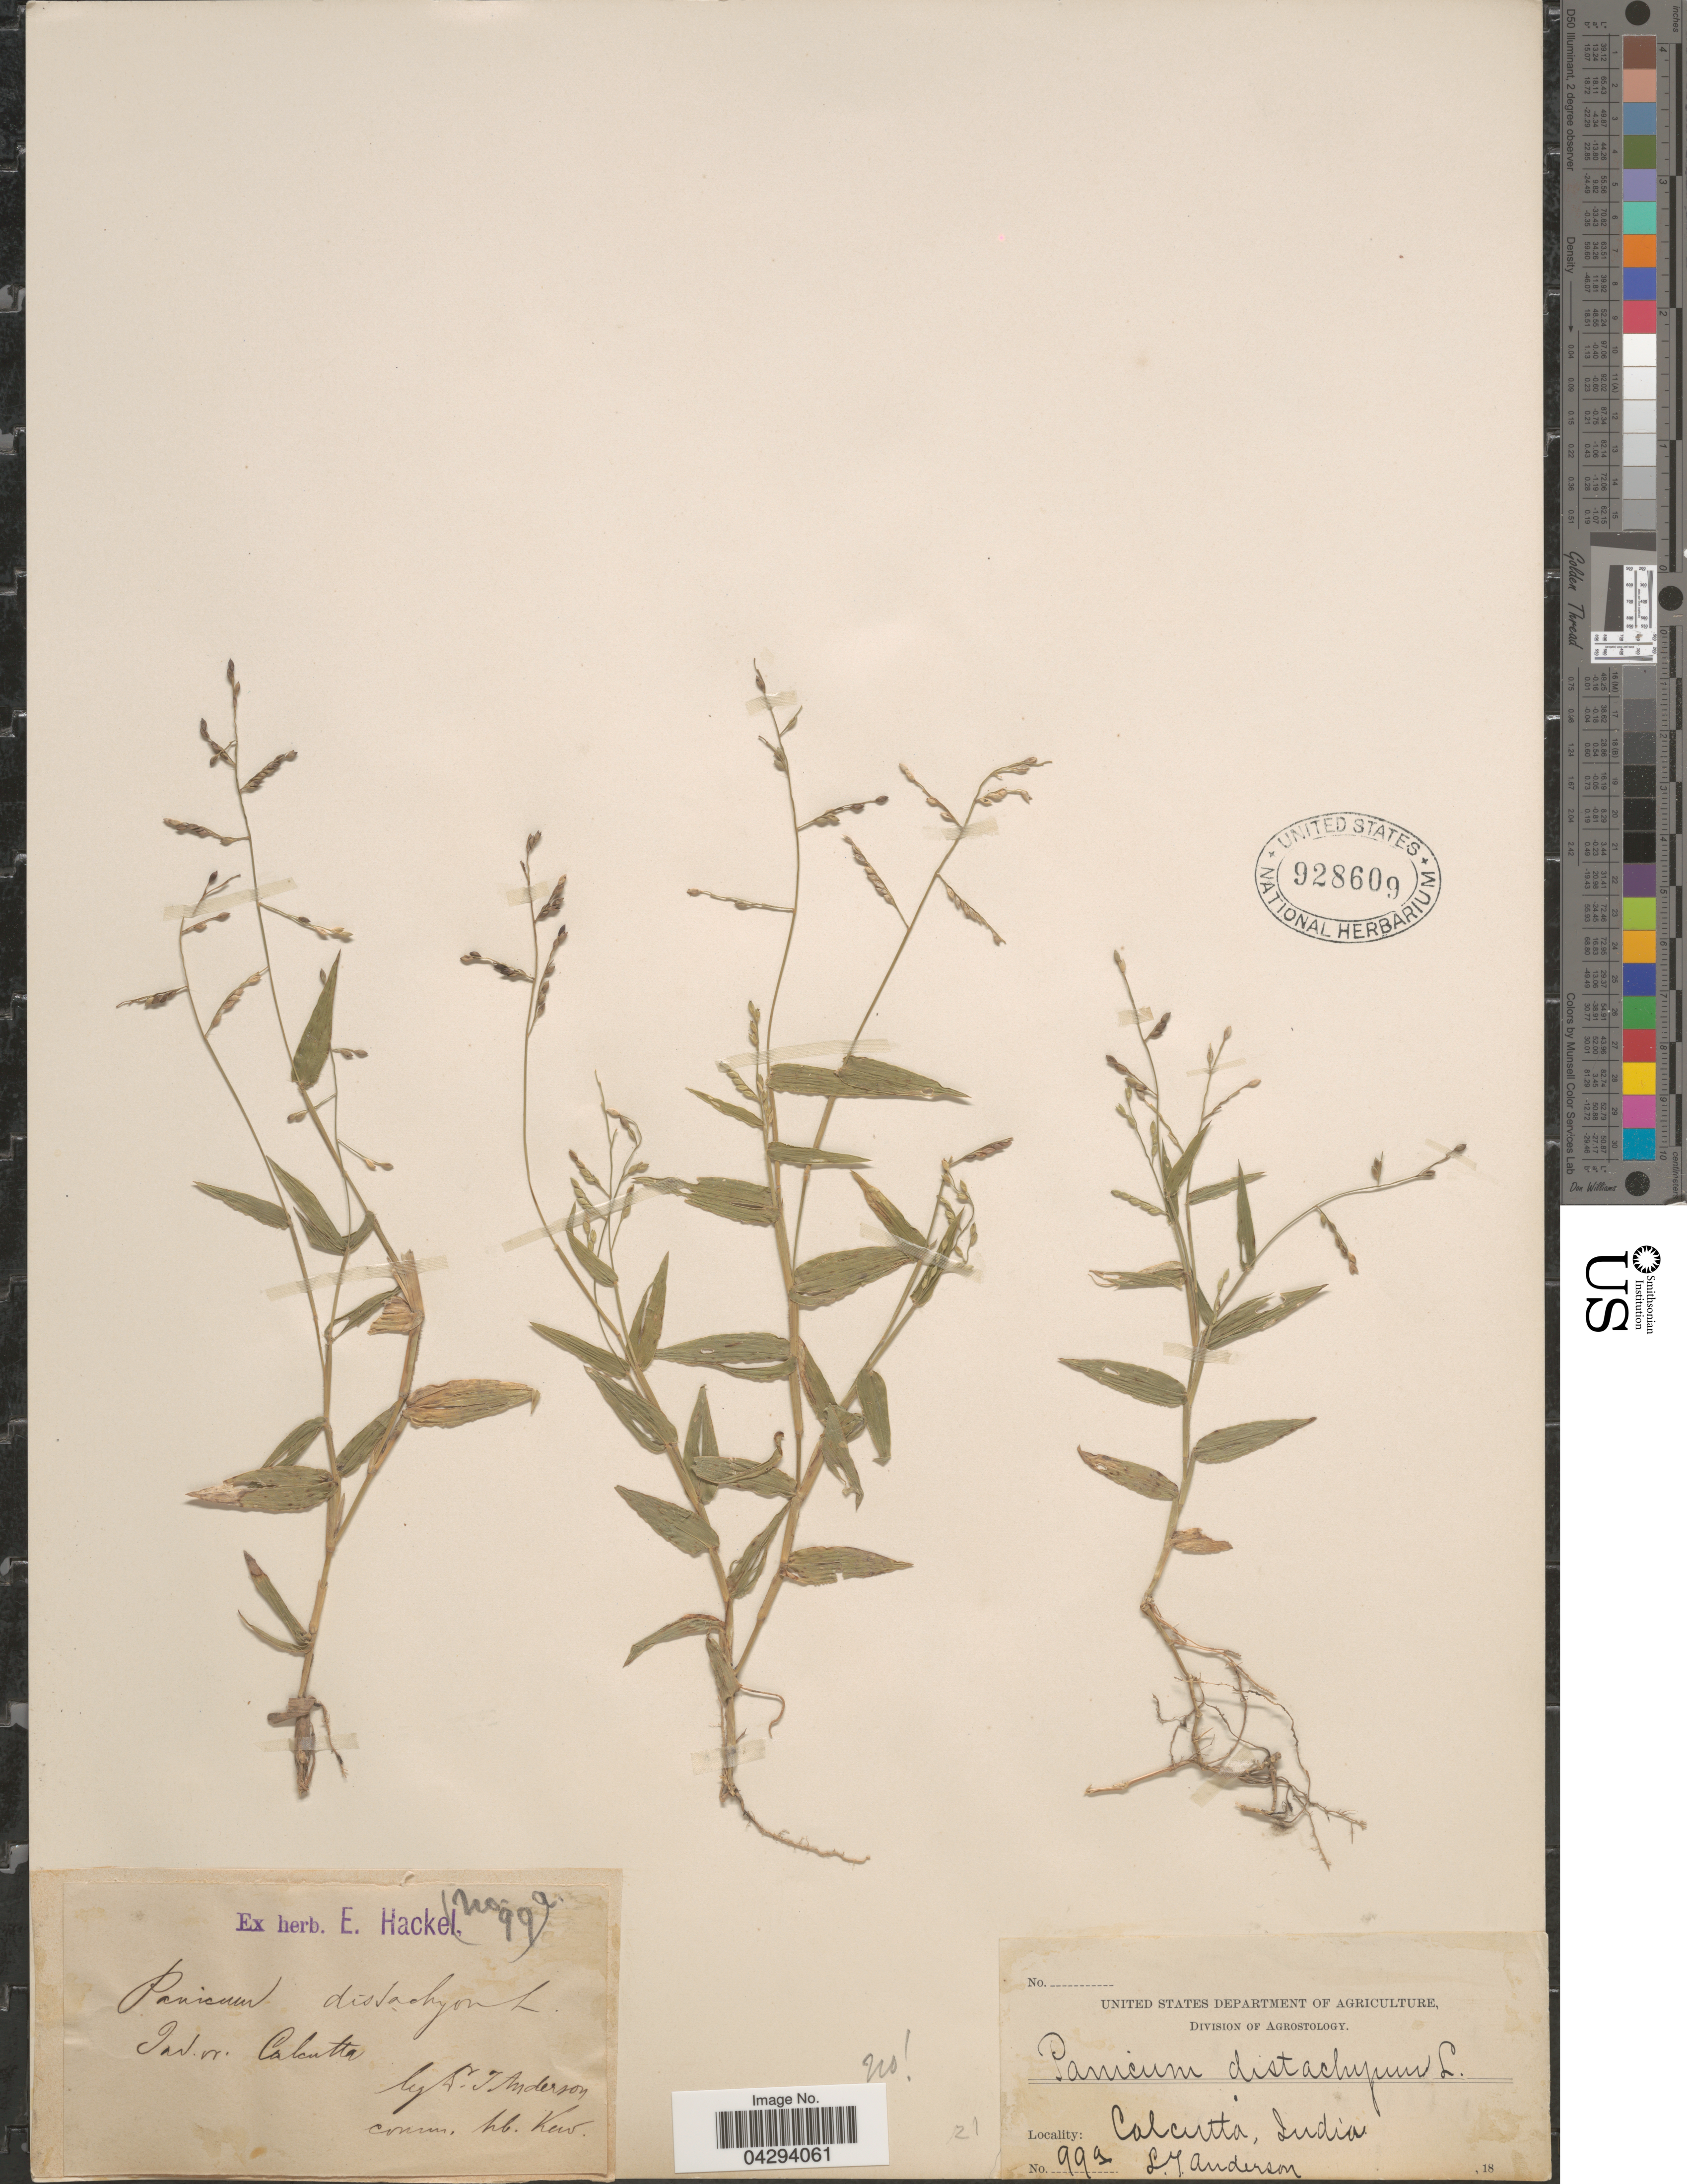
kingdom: Plantae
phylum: Tracheophyta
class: Liliopsida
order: Poales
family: Poaceae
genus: Urochloa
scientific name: Urochloa sp.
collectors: S. J. Anderson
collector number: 99a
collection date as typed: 18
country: India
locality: Ind. or. Calcutta.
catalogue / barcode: US 928609